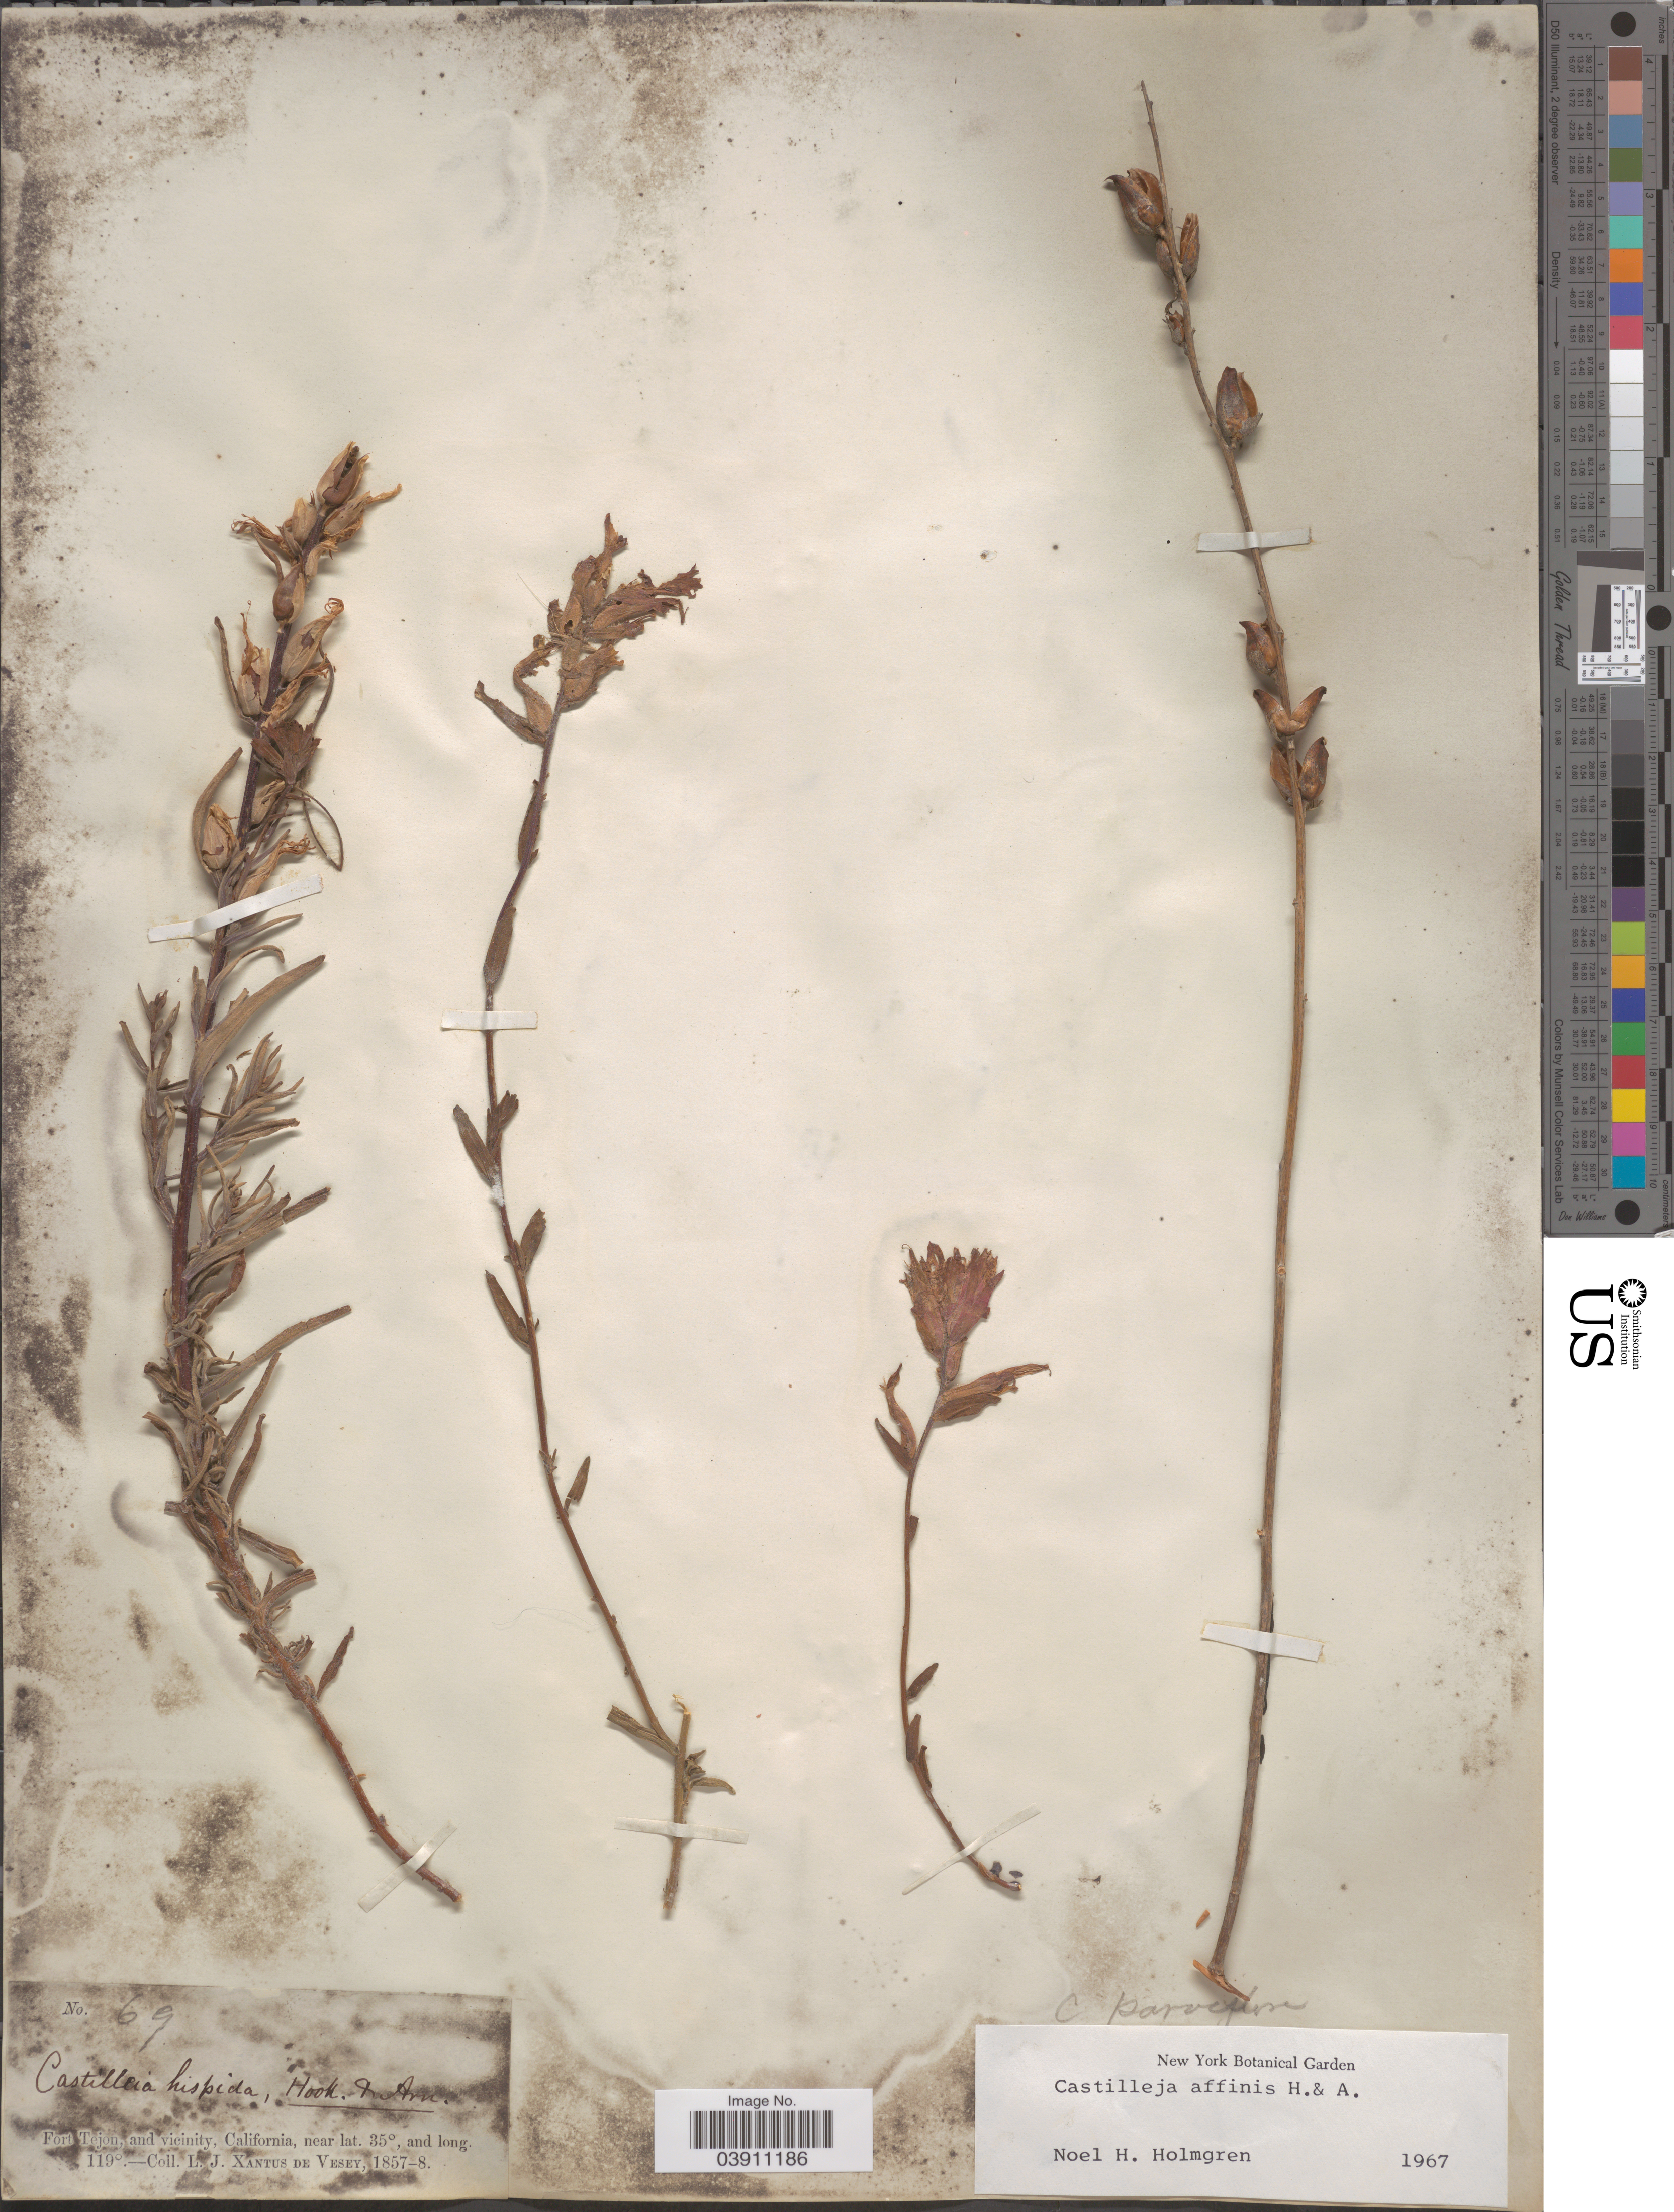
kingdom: Plantae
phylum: Tracheophyta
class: Magnoliopsida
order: Lamiales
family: Orobanchaceae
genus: Castilleja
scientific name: Castilleja affinis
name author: Hook. & Arn.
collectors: L. Xantus de Vesey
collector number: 69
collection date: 1857/1858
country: United States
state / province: California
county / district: Kern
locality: Fort Tejon, and vicinity.